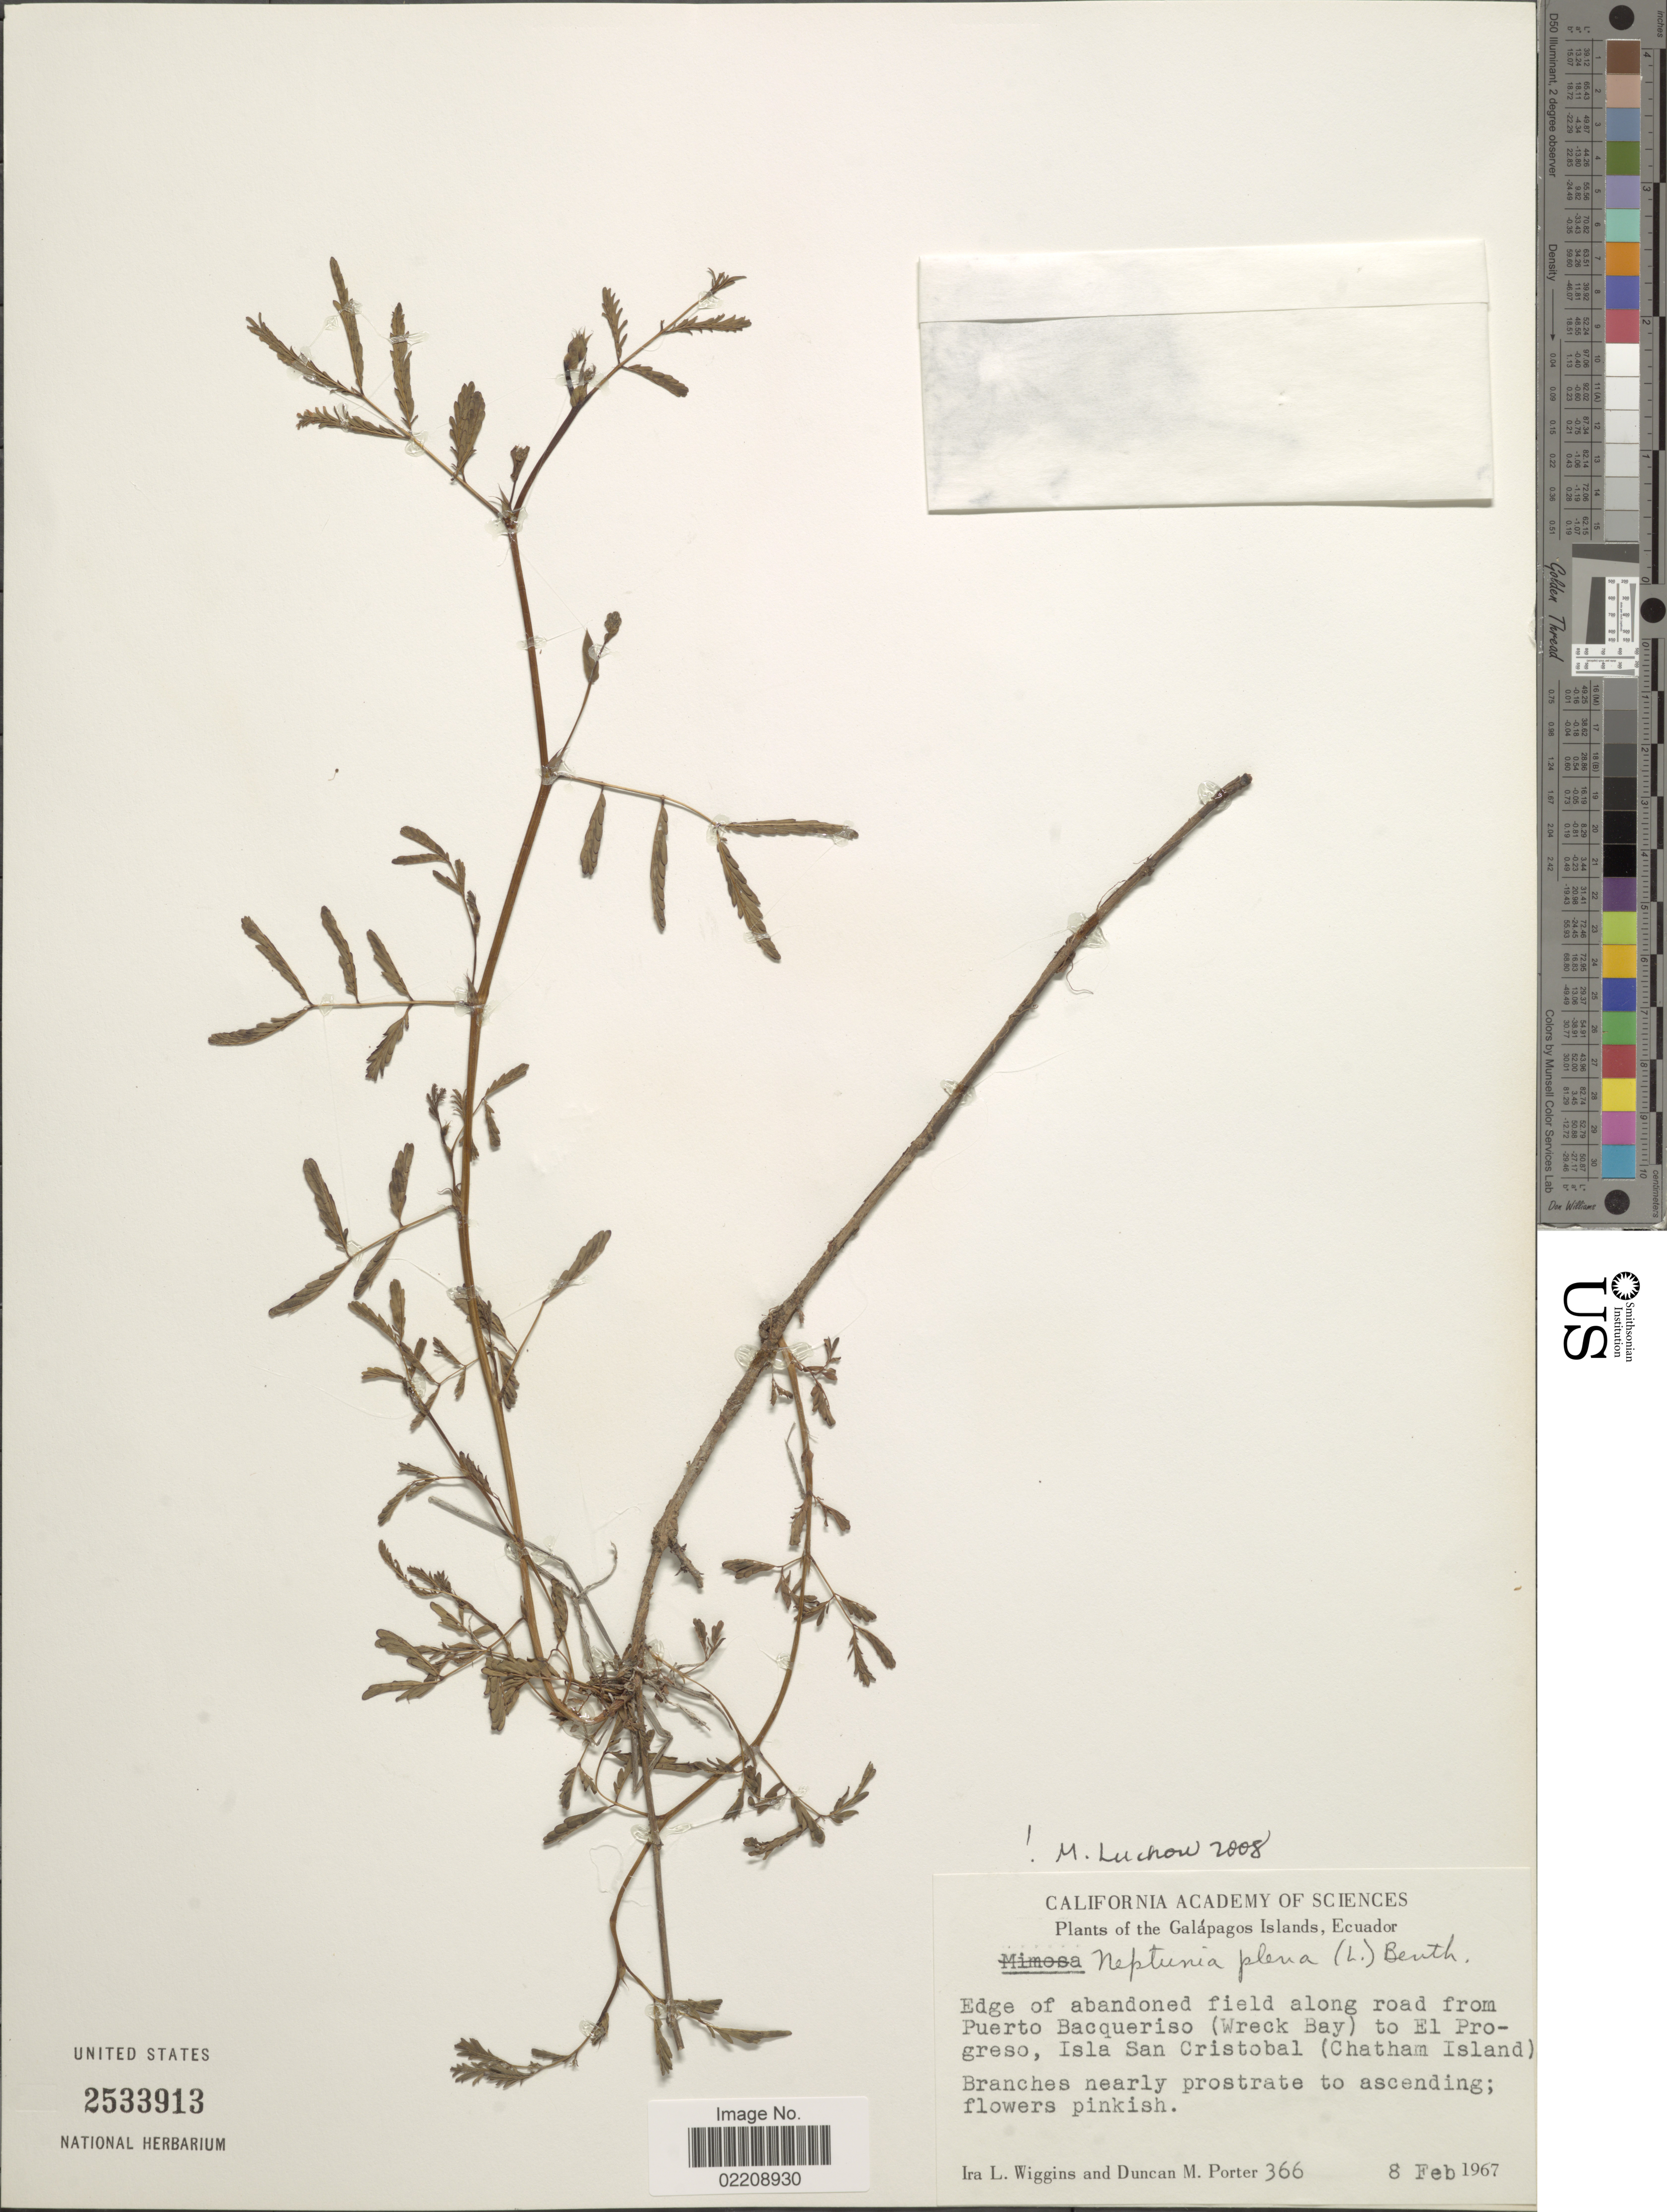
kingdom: Plantae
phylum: Tracheophyta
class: Magnoliopsida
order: Fabales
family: Fabaceae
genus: Neptunia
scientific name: Neptunia plena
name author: (L.) Benth.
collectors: I. L. Wiggins & D. M. Porter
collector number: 366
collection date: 1967-02-08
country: Ecuador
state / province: Colón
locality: The Galapagos Islands, Edge of abandoned field along road from Puerto Bacqueriso (Wreck Bay) to El Progreso, Isla San Cristobal (Chatham Island)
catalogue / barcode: US 2533913